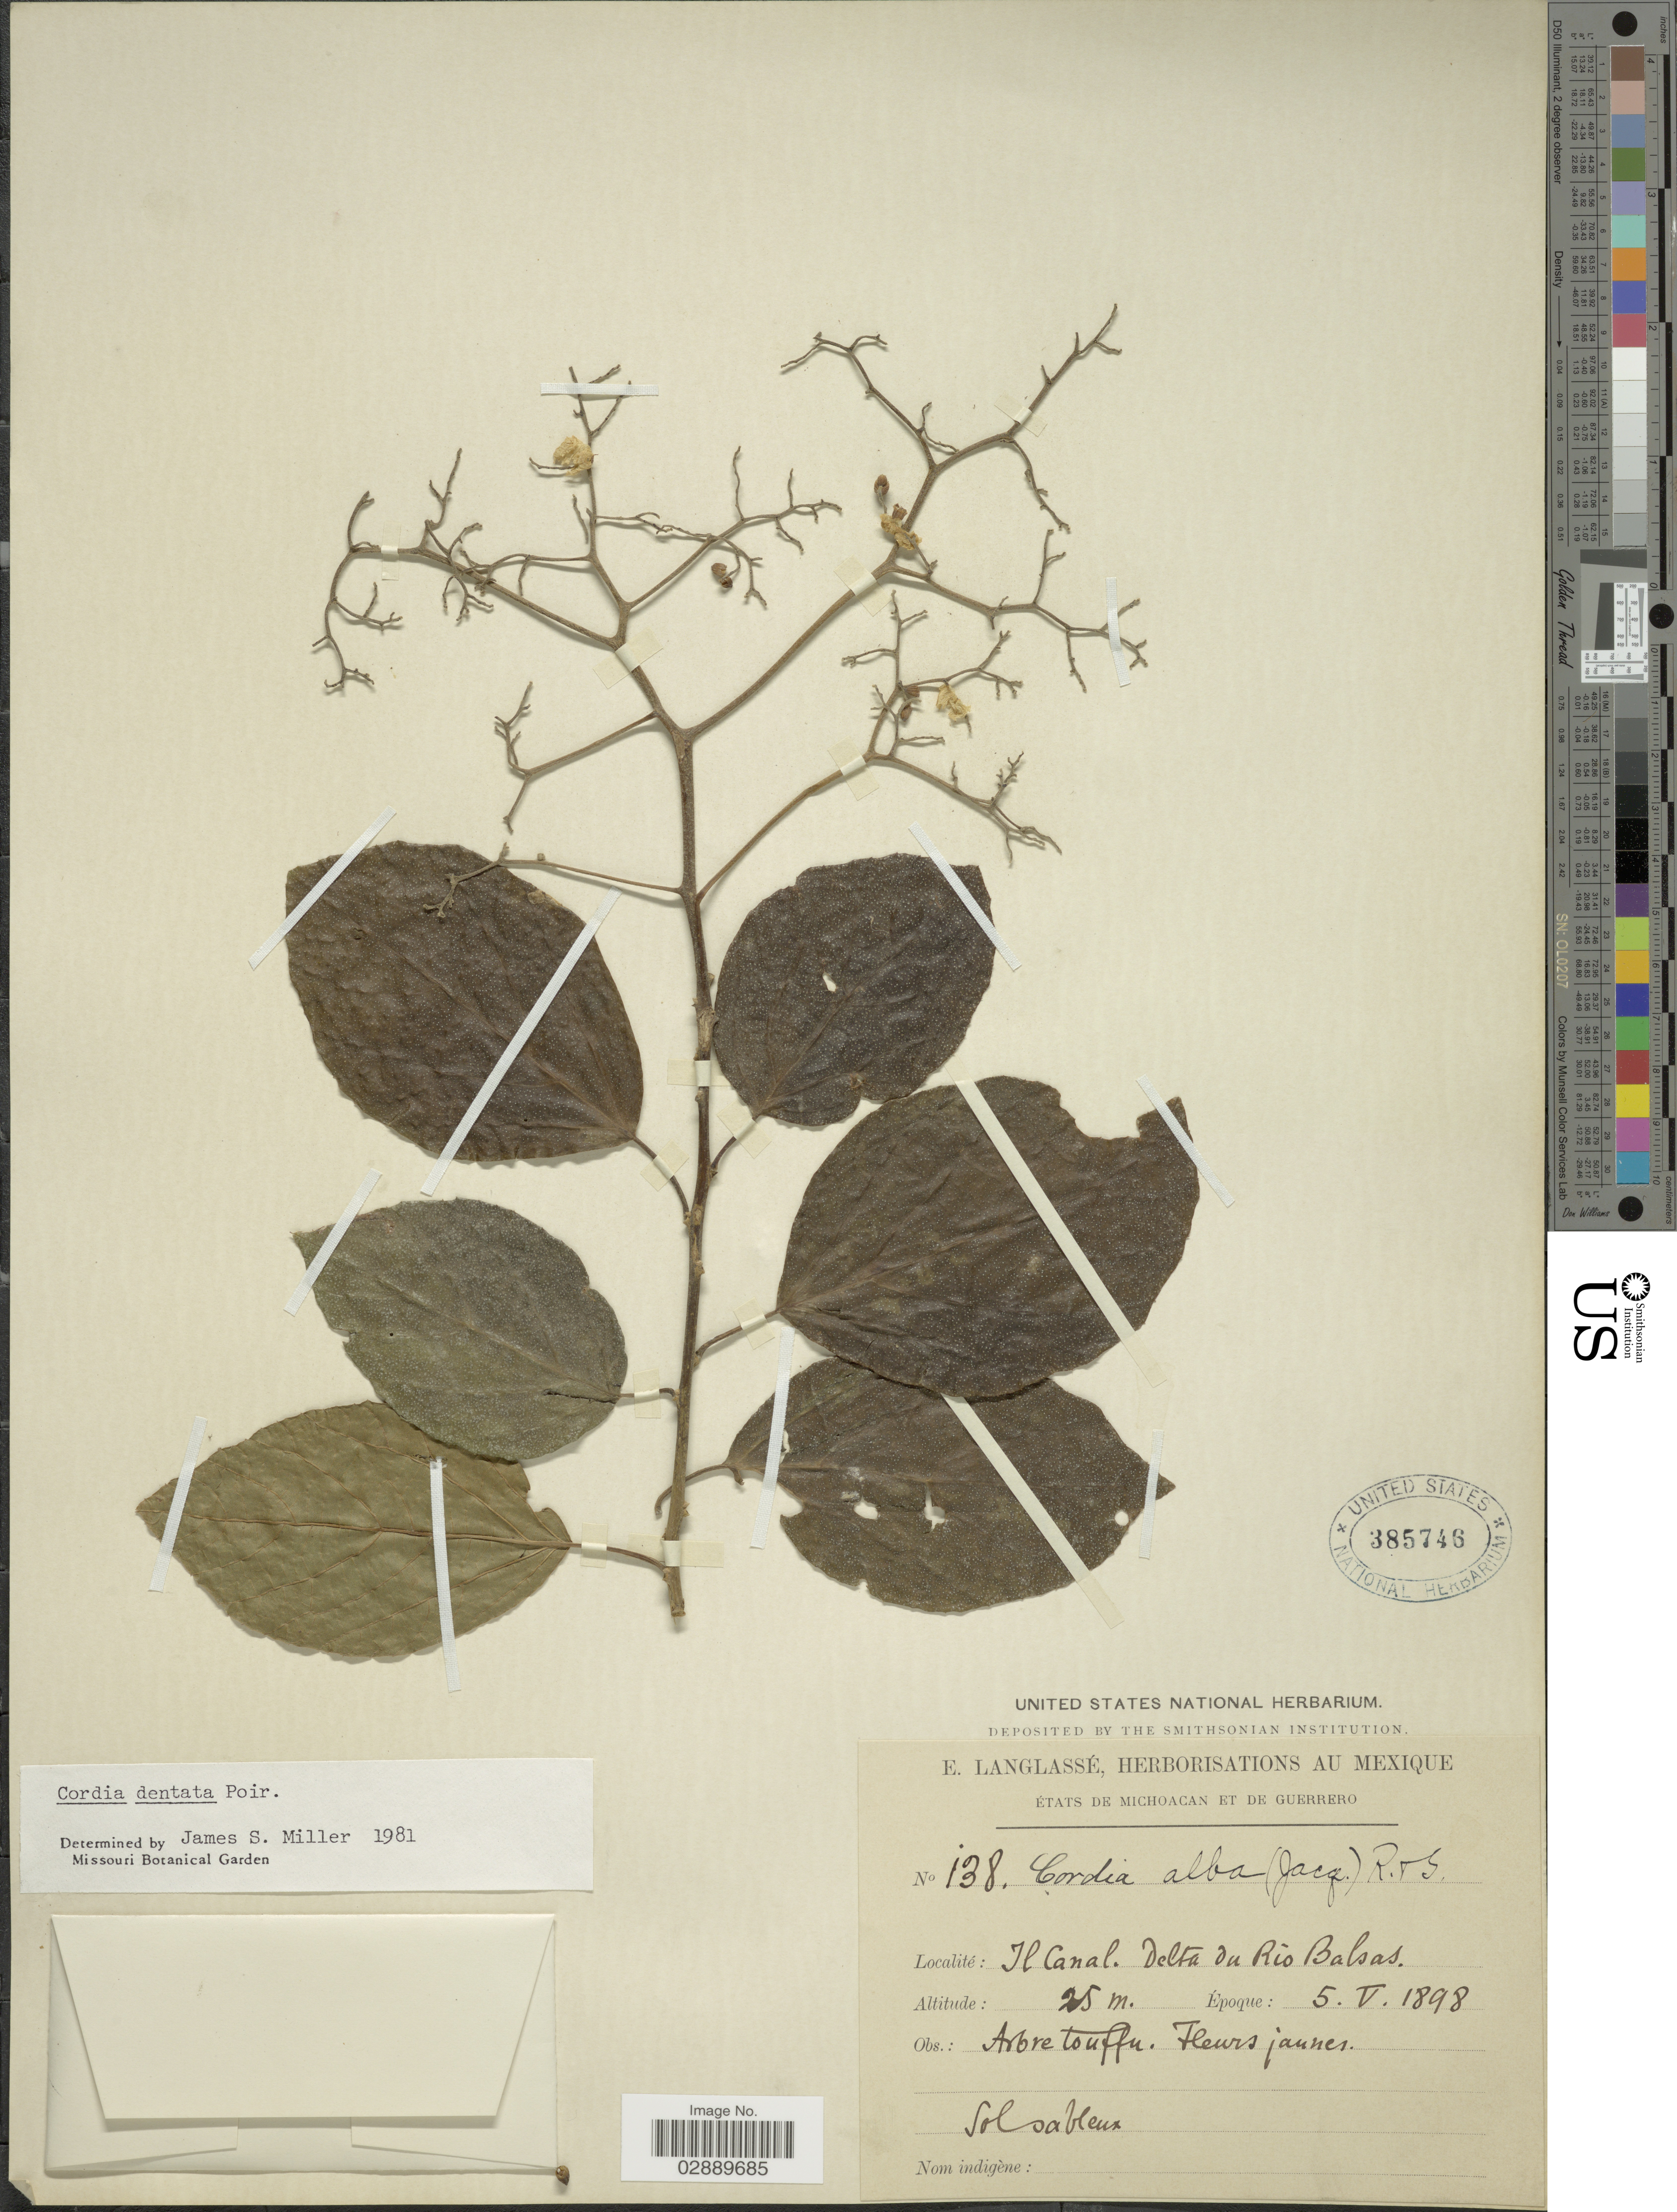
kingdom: Plantae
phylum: Tracheophyta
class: Magnoliopsida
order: Boraginales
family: Cordiaceae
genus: Cordia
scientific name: Cordia dentata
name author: Poir.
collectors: E. Langlassé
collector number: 138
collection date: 1898-05-05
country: Mexico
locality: États de Michoacan et de Guerrero. Il Canal. Delta du Rio Balsas.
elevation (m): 25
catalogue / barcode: US 385746